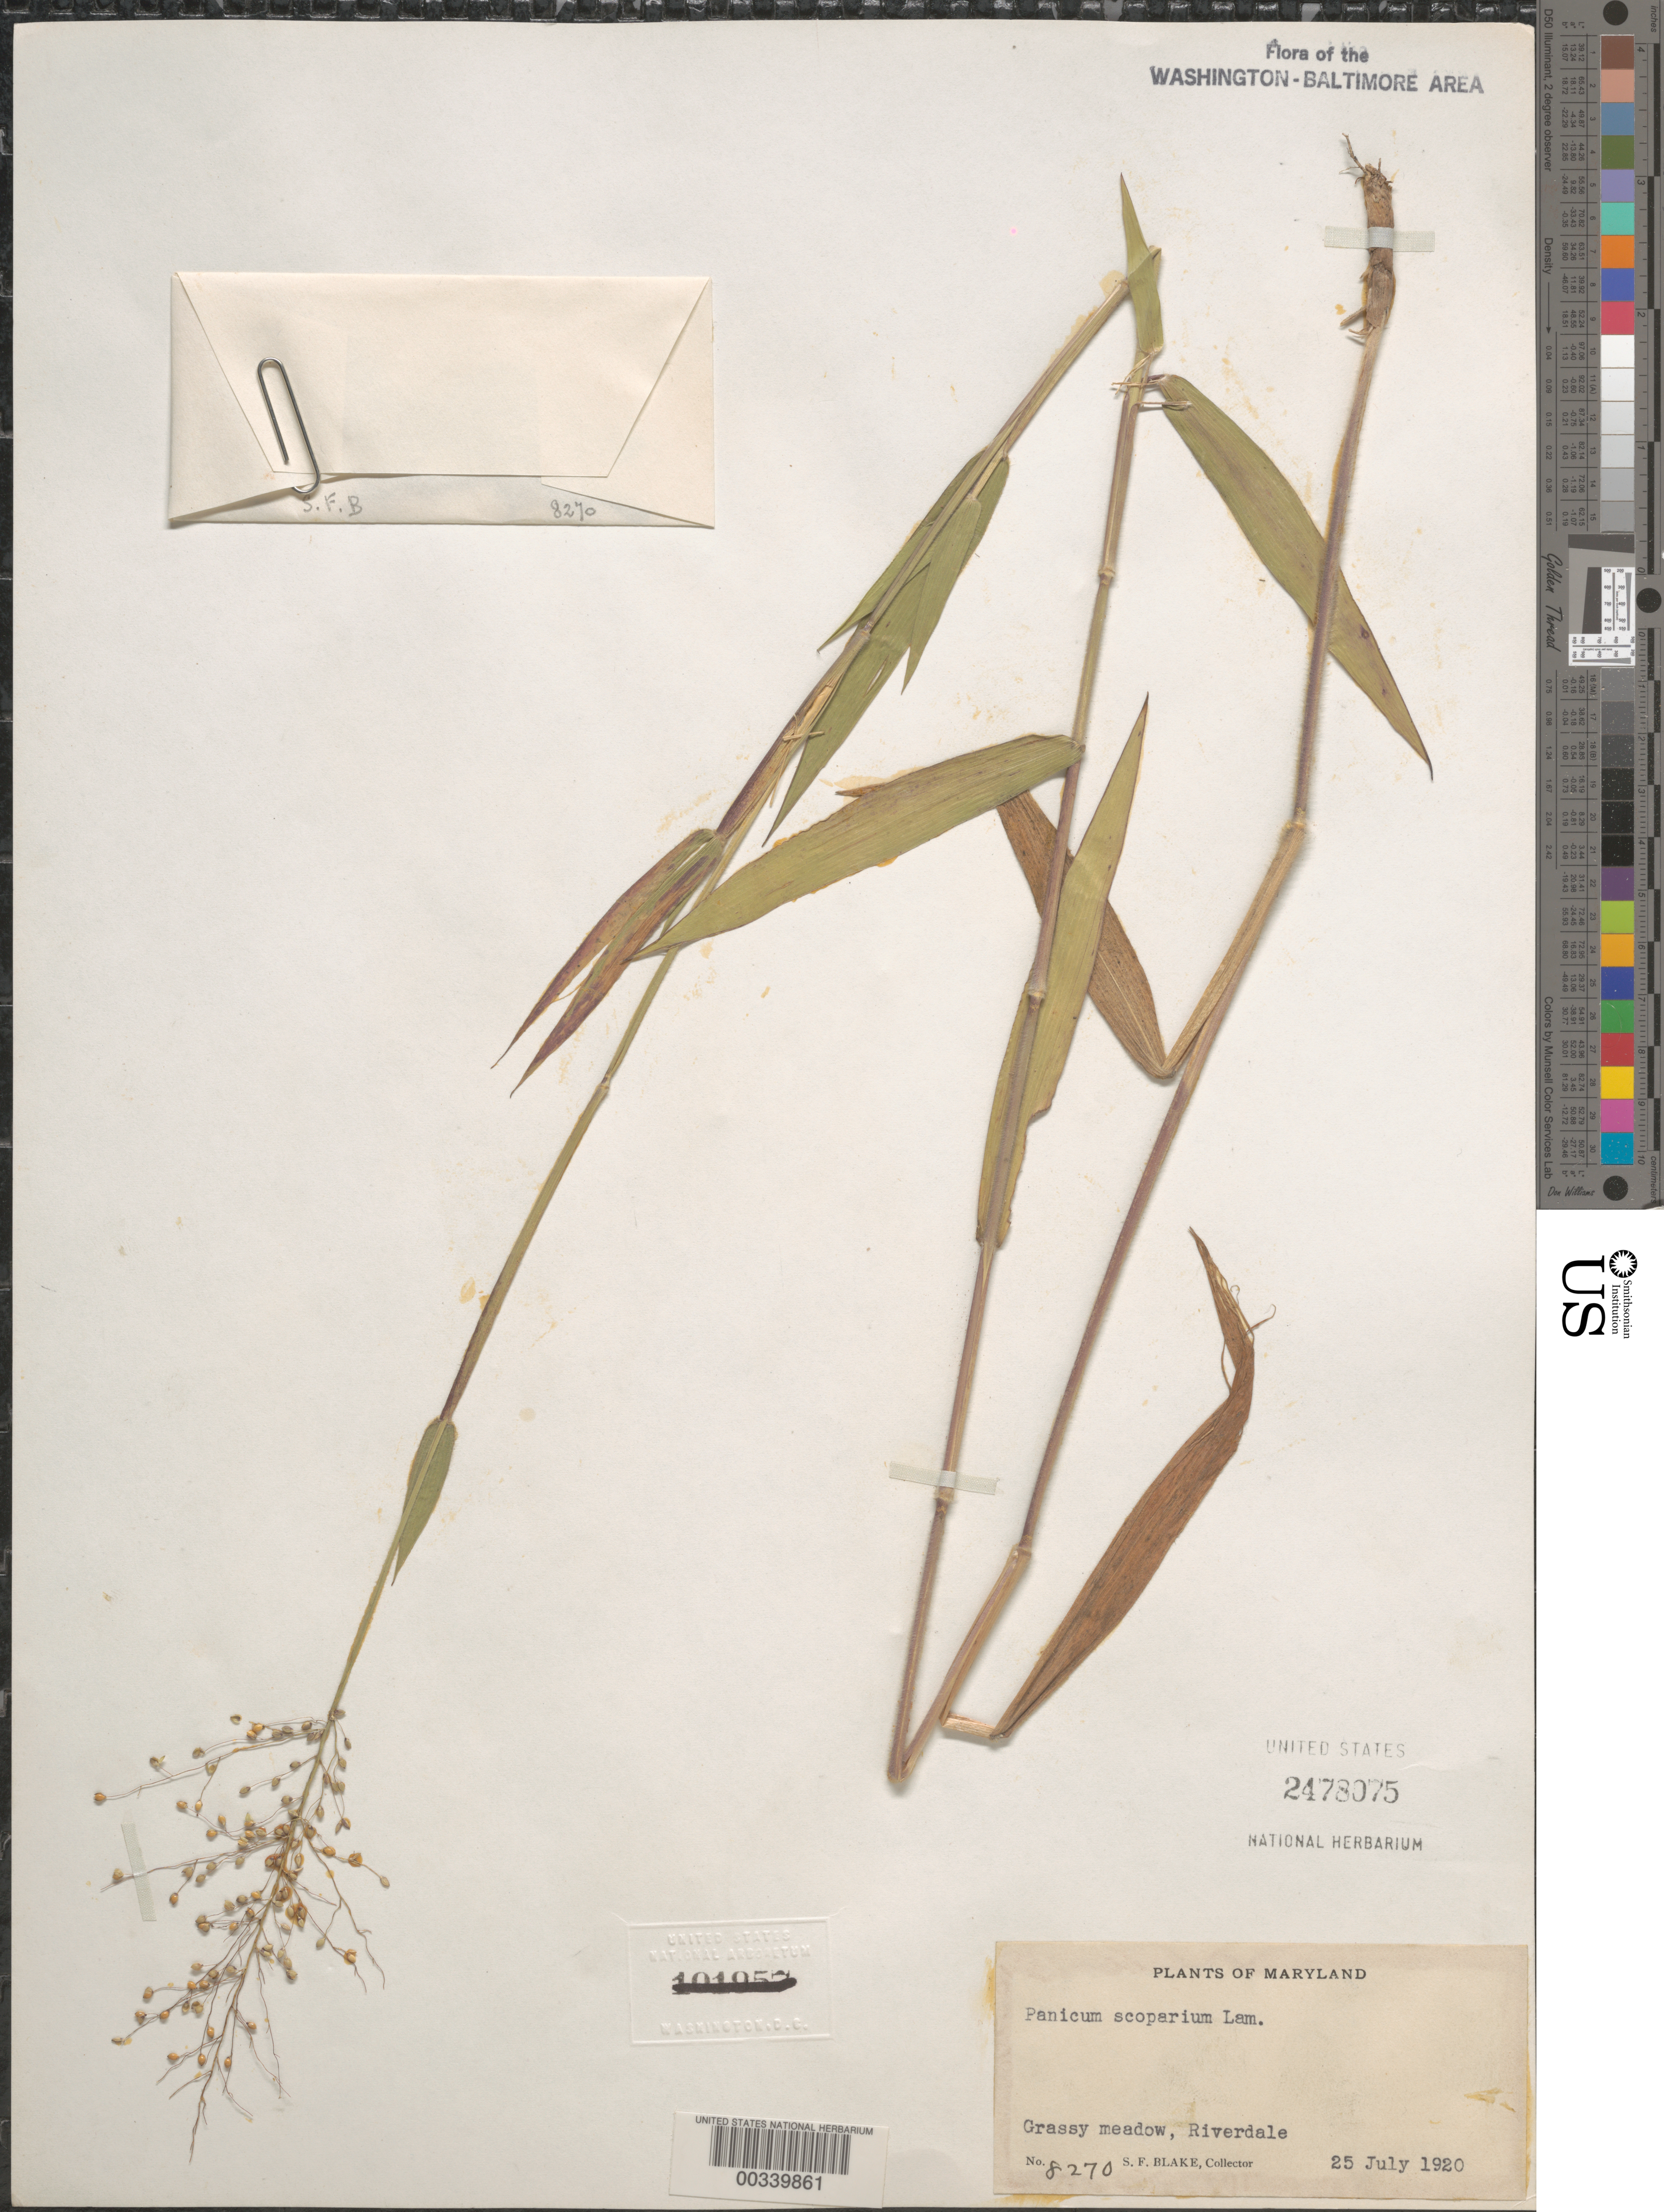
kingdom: Plantae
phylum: Tracheophyta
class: Liliopsida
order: Poales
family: Poaceae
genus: Dichanthelium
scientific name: Dichanthelium scoparium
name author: (Lam.) Gould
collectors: S. Blake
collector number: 8270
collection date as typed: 25 Jul 1920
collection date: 1920-07-25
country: United States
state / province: Maryland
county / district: Prince George's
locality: Riverdale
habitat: Grassy meadow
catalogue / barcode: US 2478075